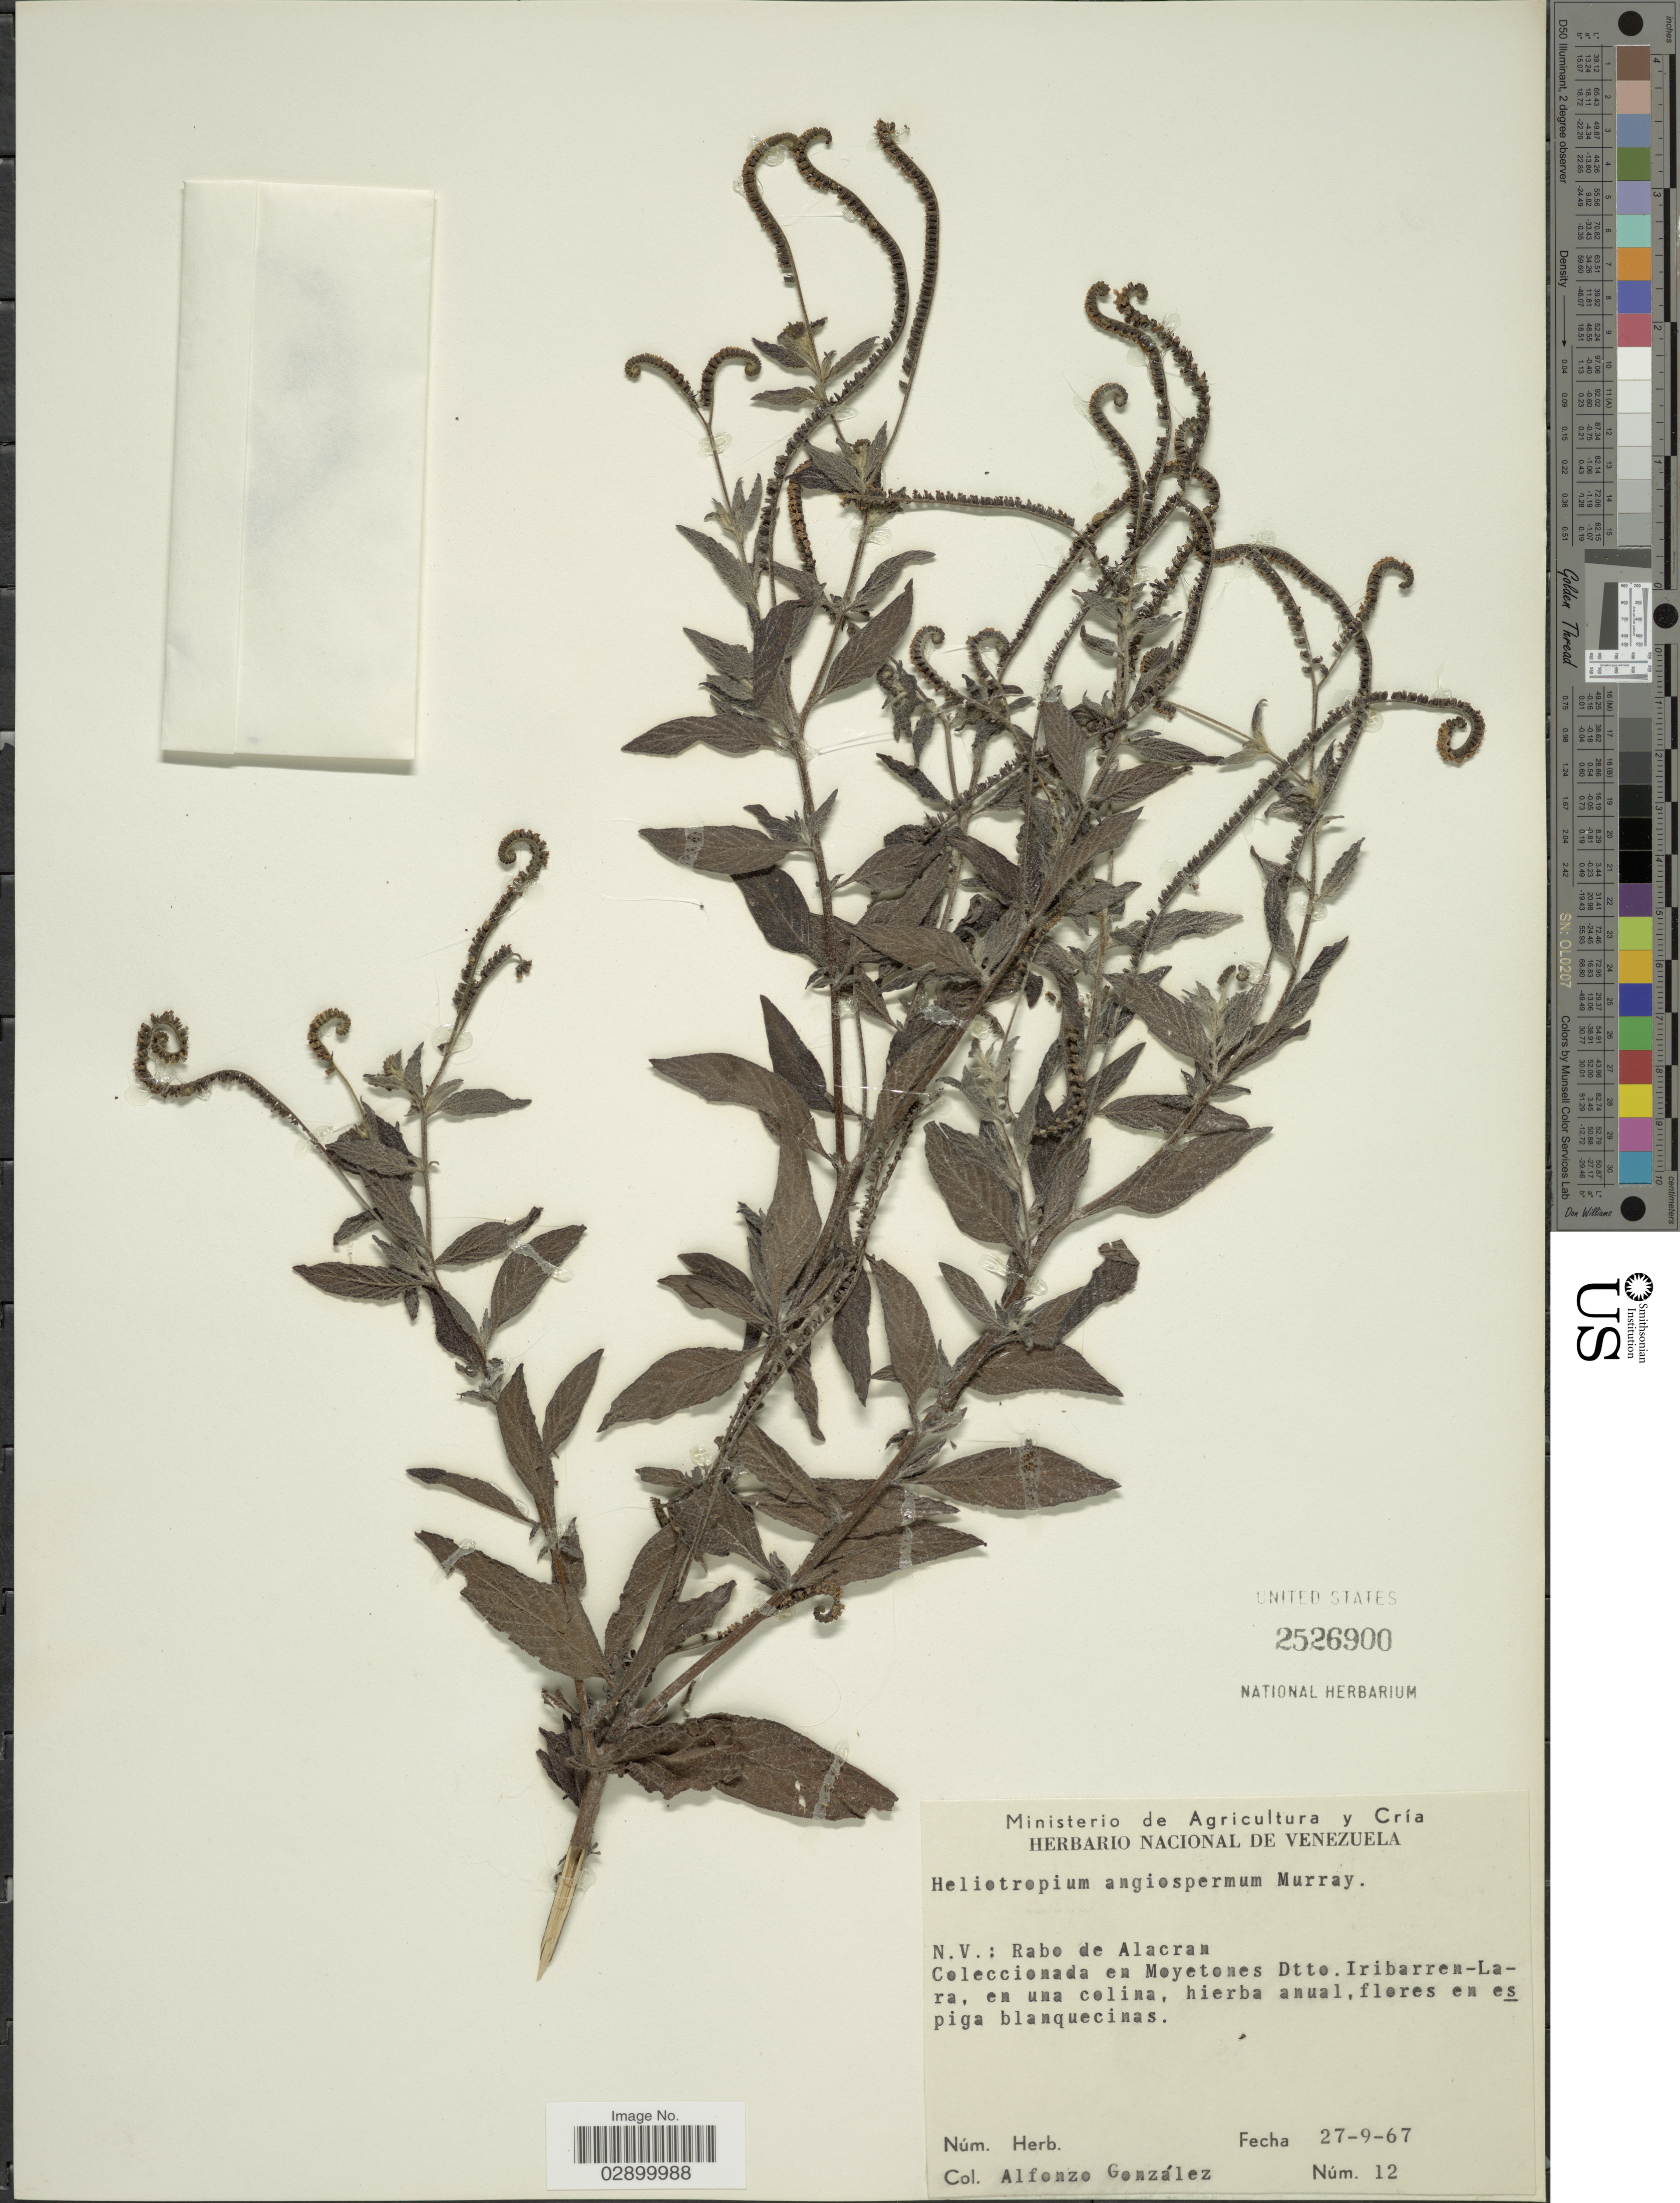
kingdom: Plantae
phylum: Tracheophyta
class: Magnoliopsida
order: Boraginales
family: Heliotropiaceae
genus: Heliotropium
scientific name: Heliotropium angiospermum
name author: Murray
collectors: A. C. González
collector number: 12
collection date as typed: Transcribed d/m/y: 27/9/67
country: Venezuela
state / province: Lara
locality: Moyetones Dtto. Iribarren-Lara, en una colina.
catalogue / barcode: US 2526900